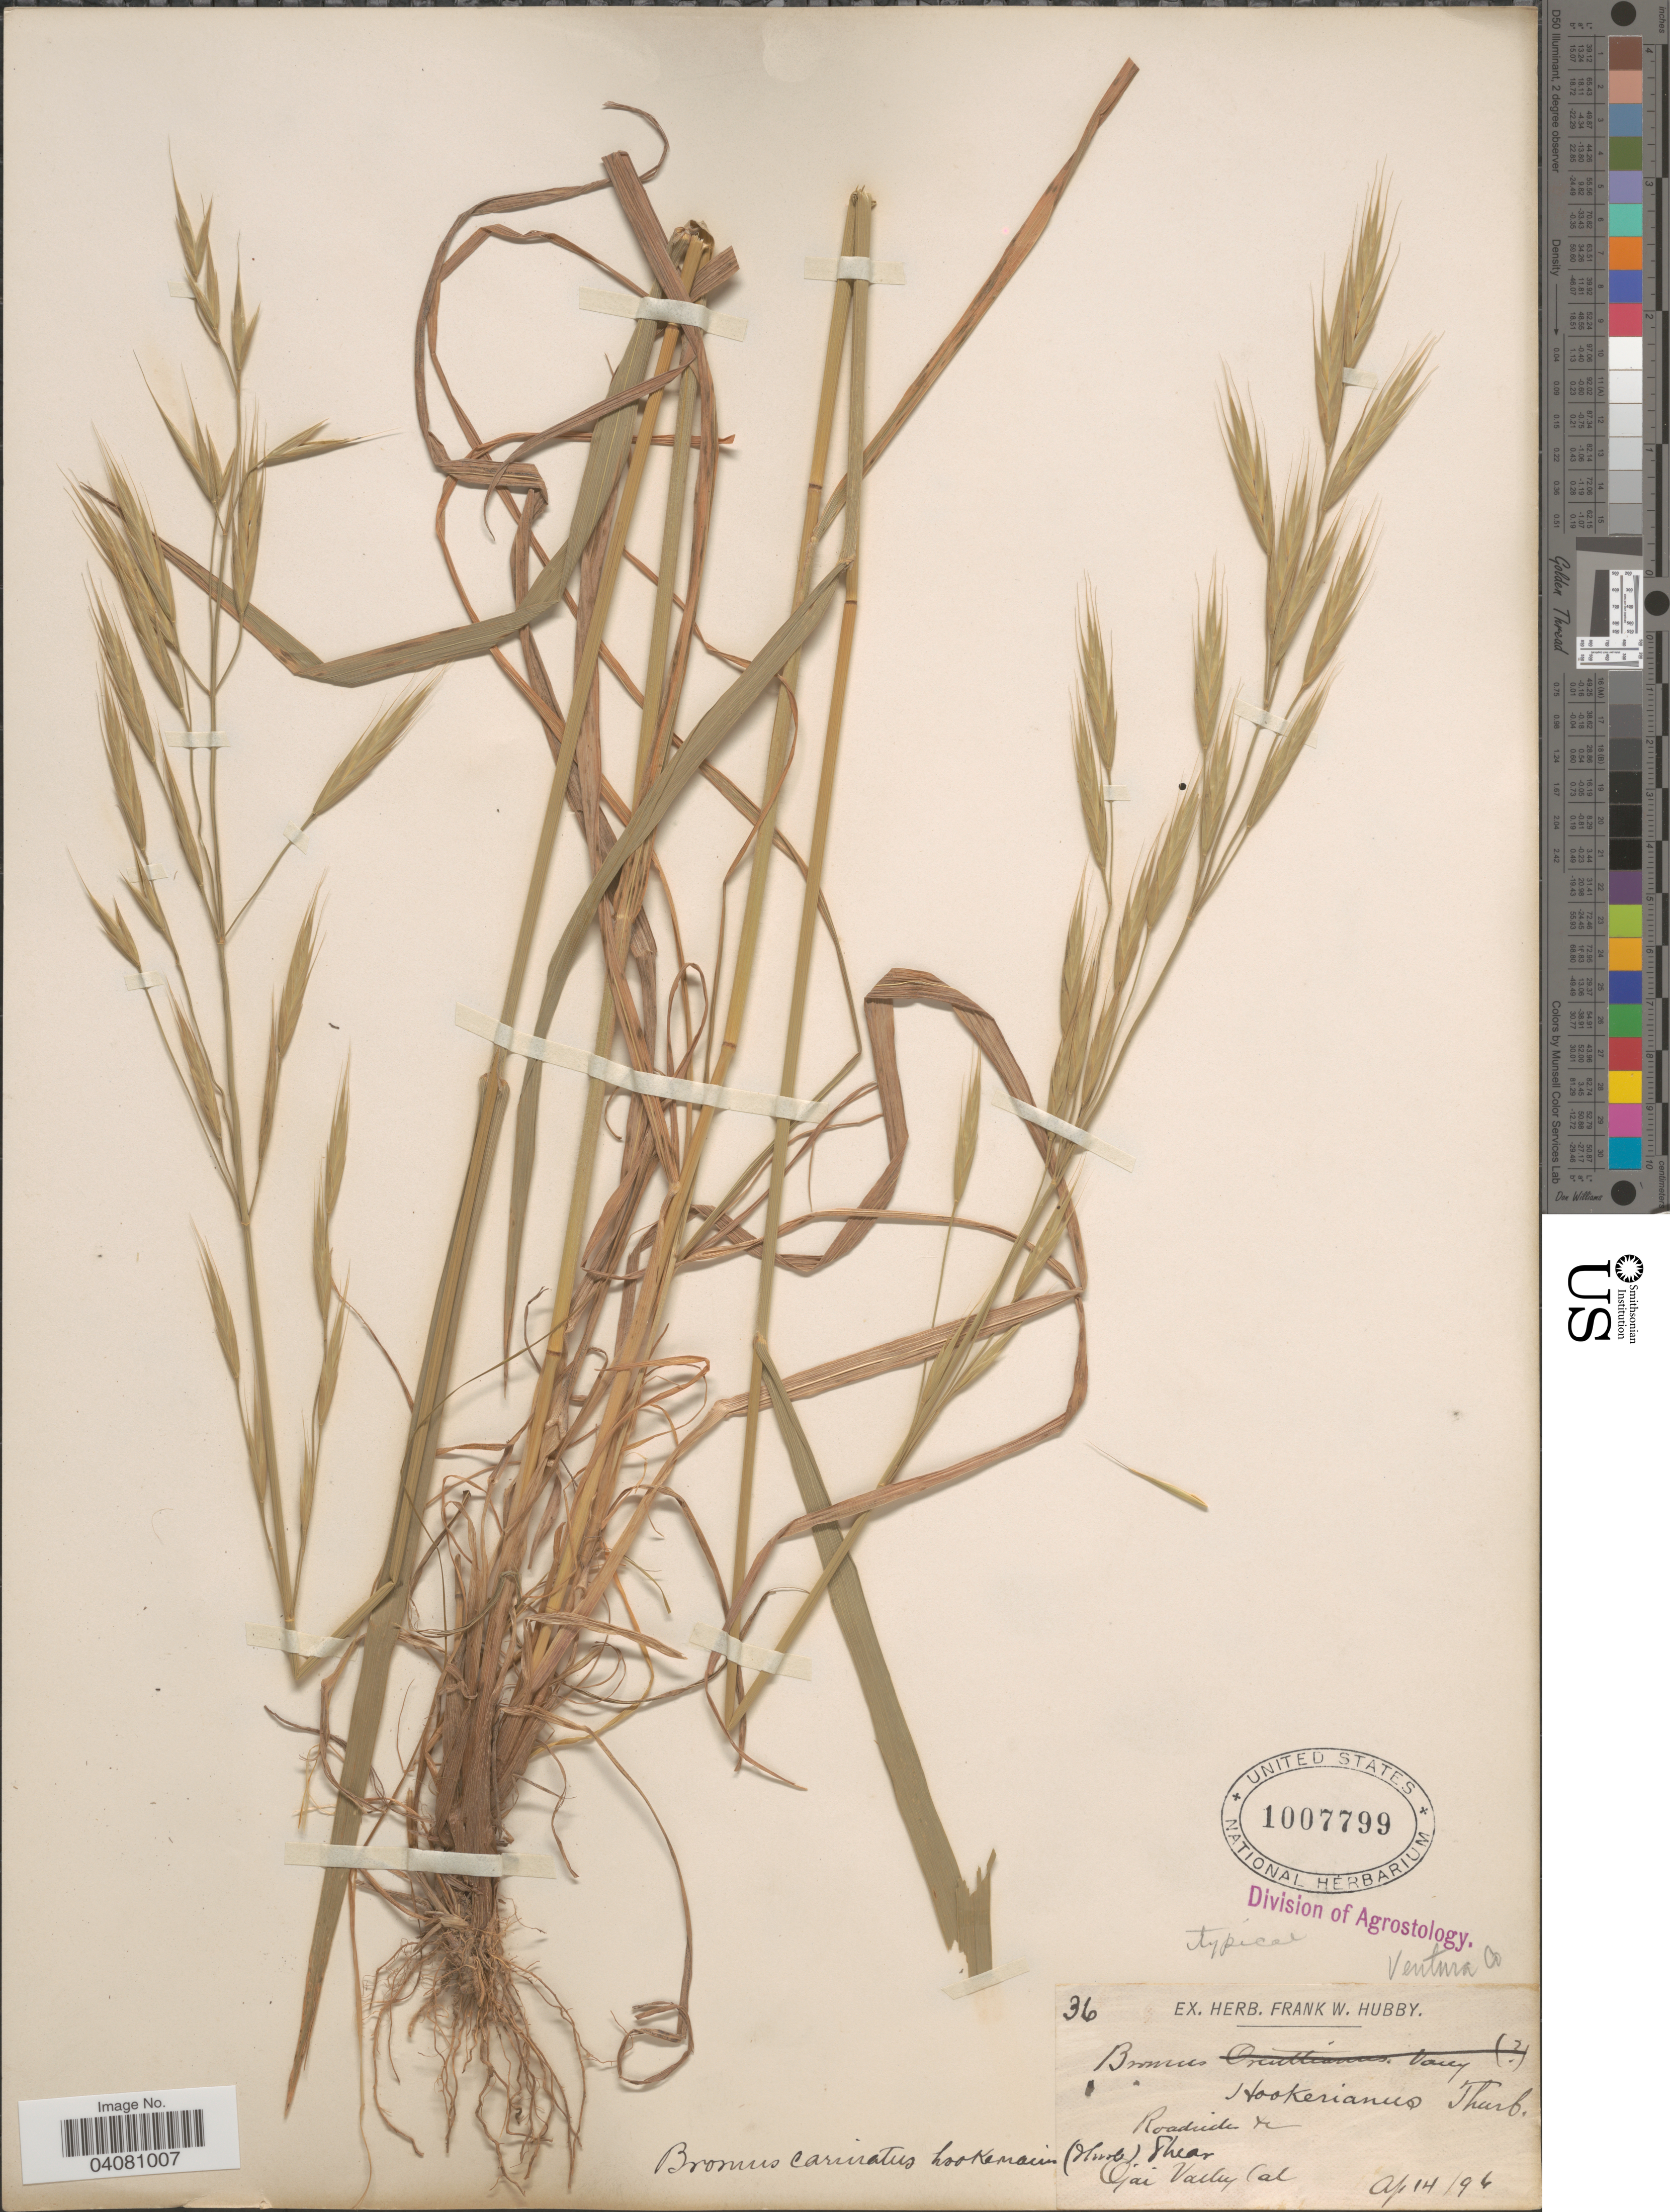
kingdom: Plantae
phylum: Tracheophyta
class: Liliopsida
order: Poales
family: Poaceae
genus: Bromus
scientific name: Bromus carinatus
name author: Hook. & Arn.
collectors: Ex herb. Frank W. Hubby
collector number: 36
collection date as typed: Transcribed d/m/y: 14/4/96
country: United States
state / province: California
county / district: Ventura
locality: Roadside to Ojai Valley. Ventura Co.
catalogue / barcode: US 1007799